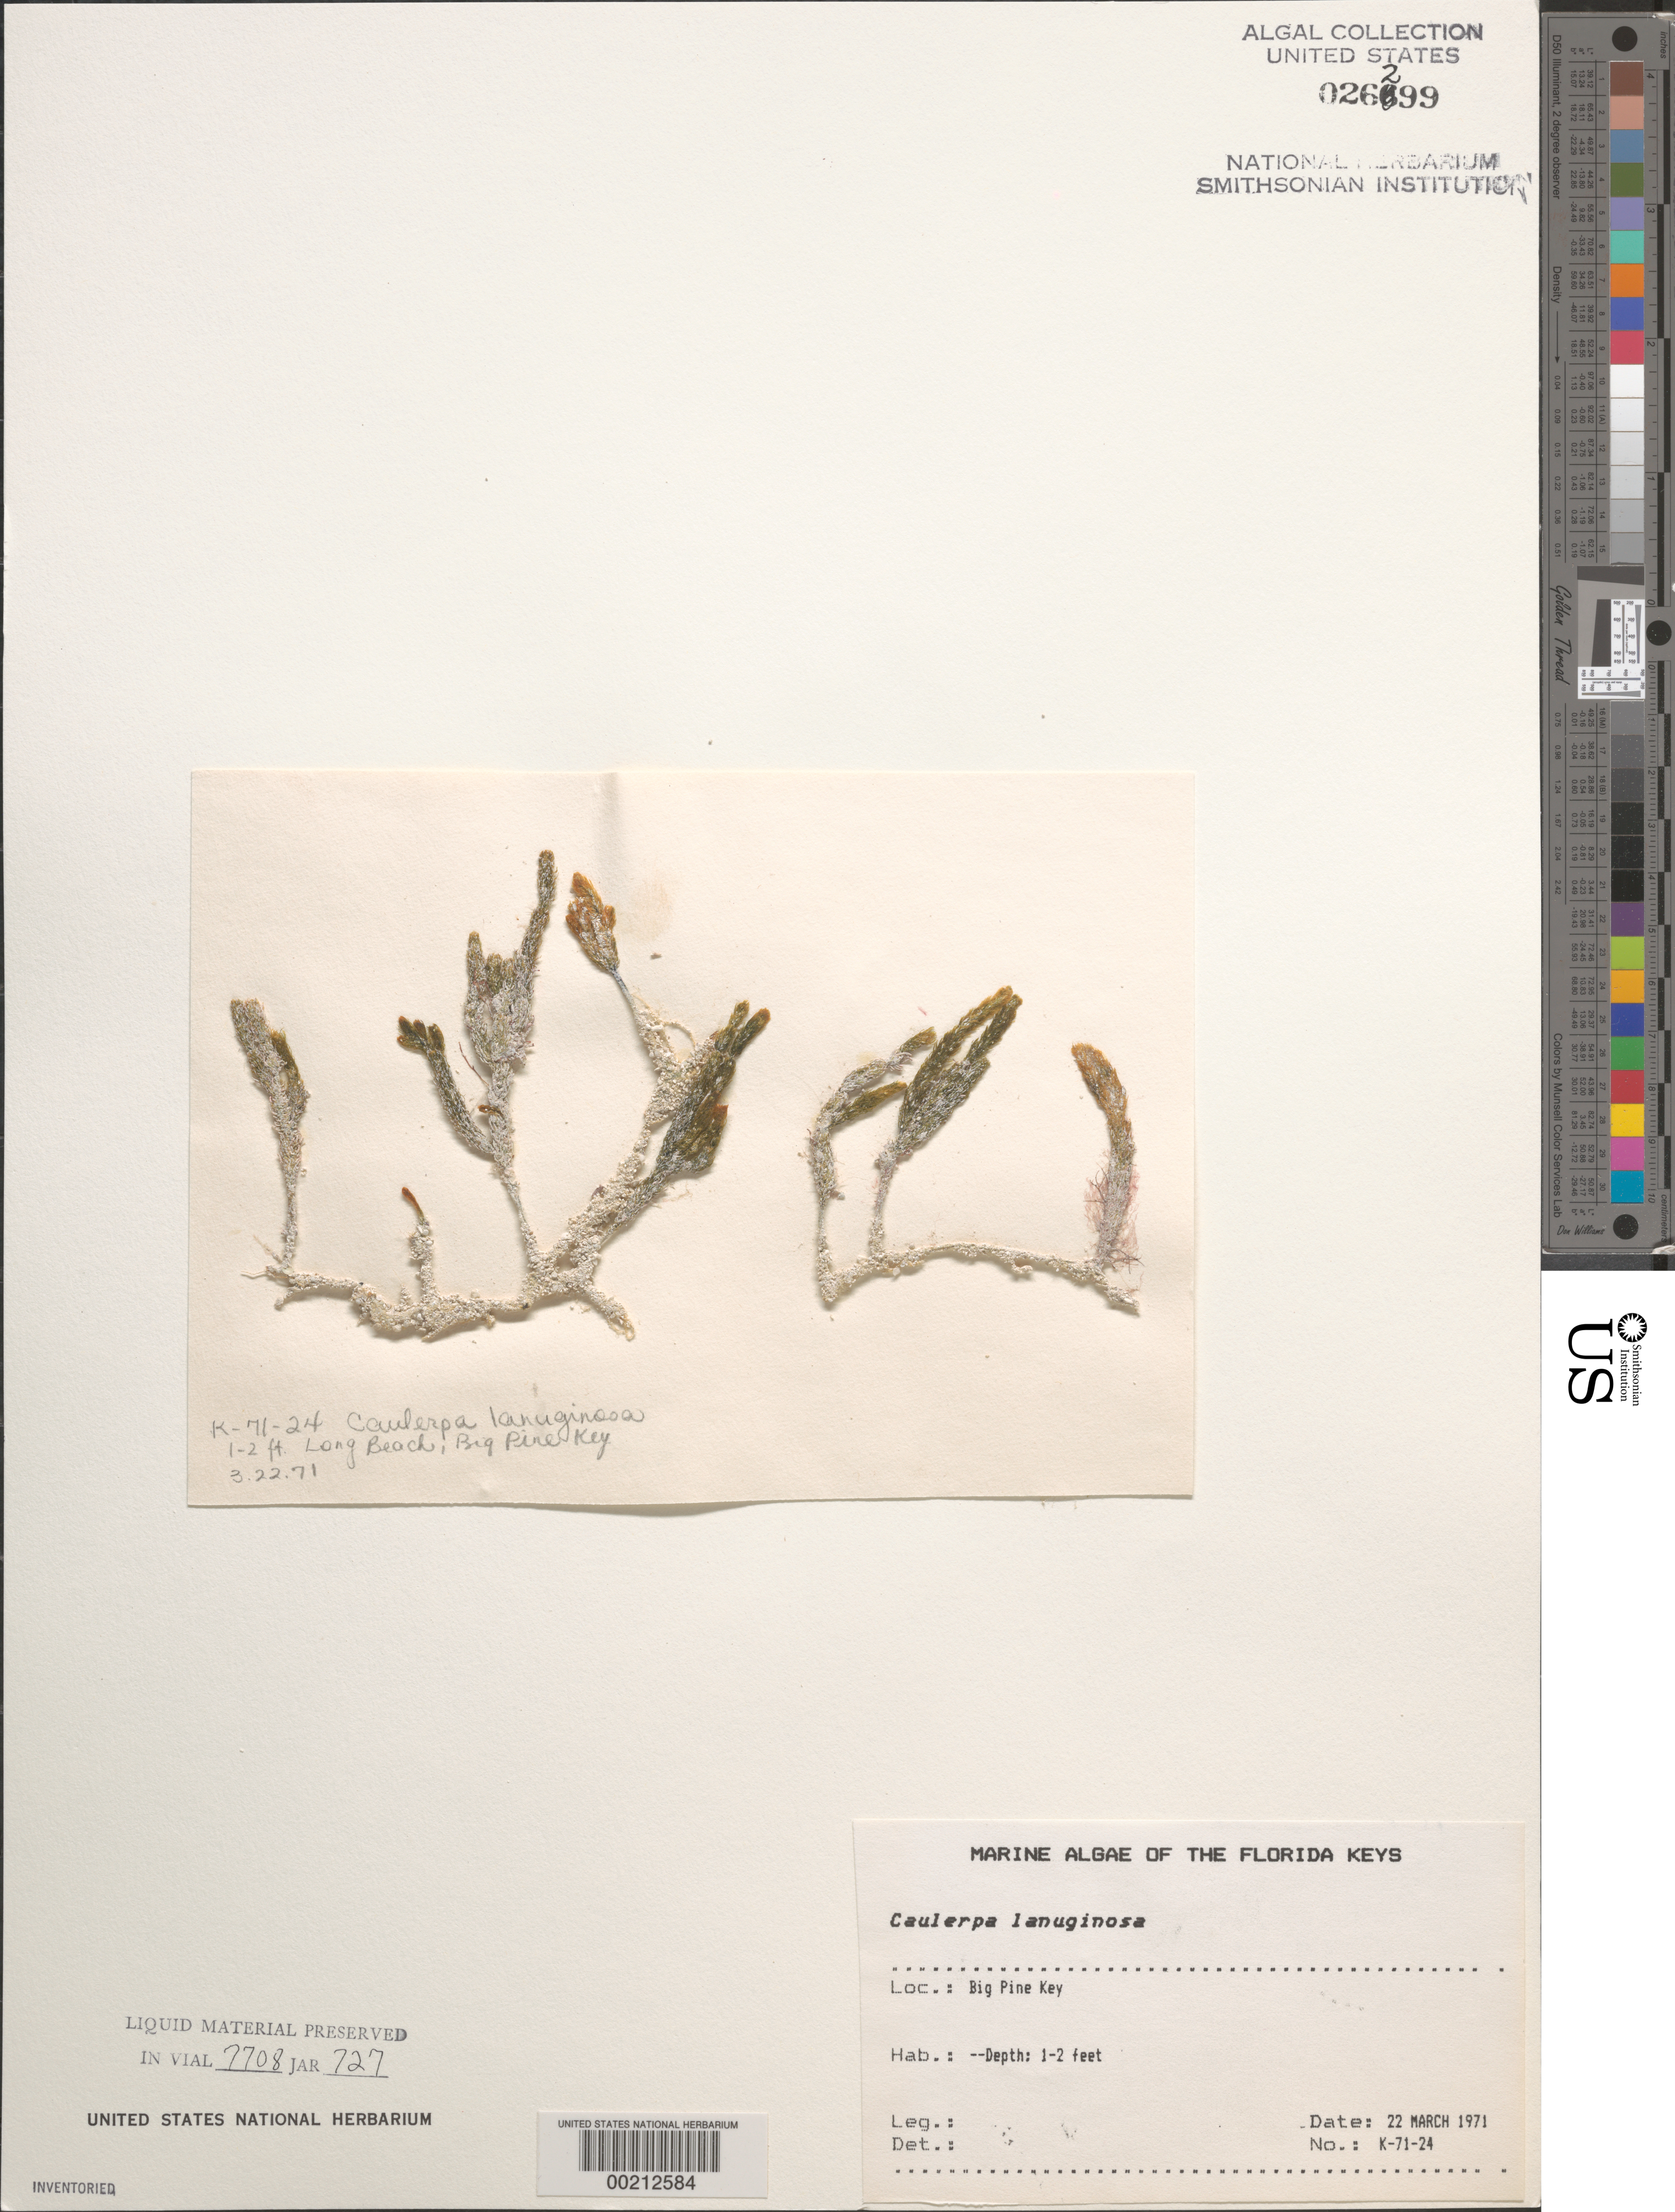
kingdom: Plantae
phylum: Chlorophyta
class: Ulvophyceae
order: Bryopsidales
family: Caulerpaceae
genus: Caulerpa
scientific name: Caulerpa lanuginosa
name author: J. Agardh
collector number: K-71-24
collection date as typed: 22 Mar 1971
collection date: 1971-03-22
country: United States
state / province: Florida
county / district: Monroe County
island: Big Pine Key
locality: Long Beach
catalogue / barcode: US 26299